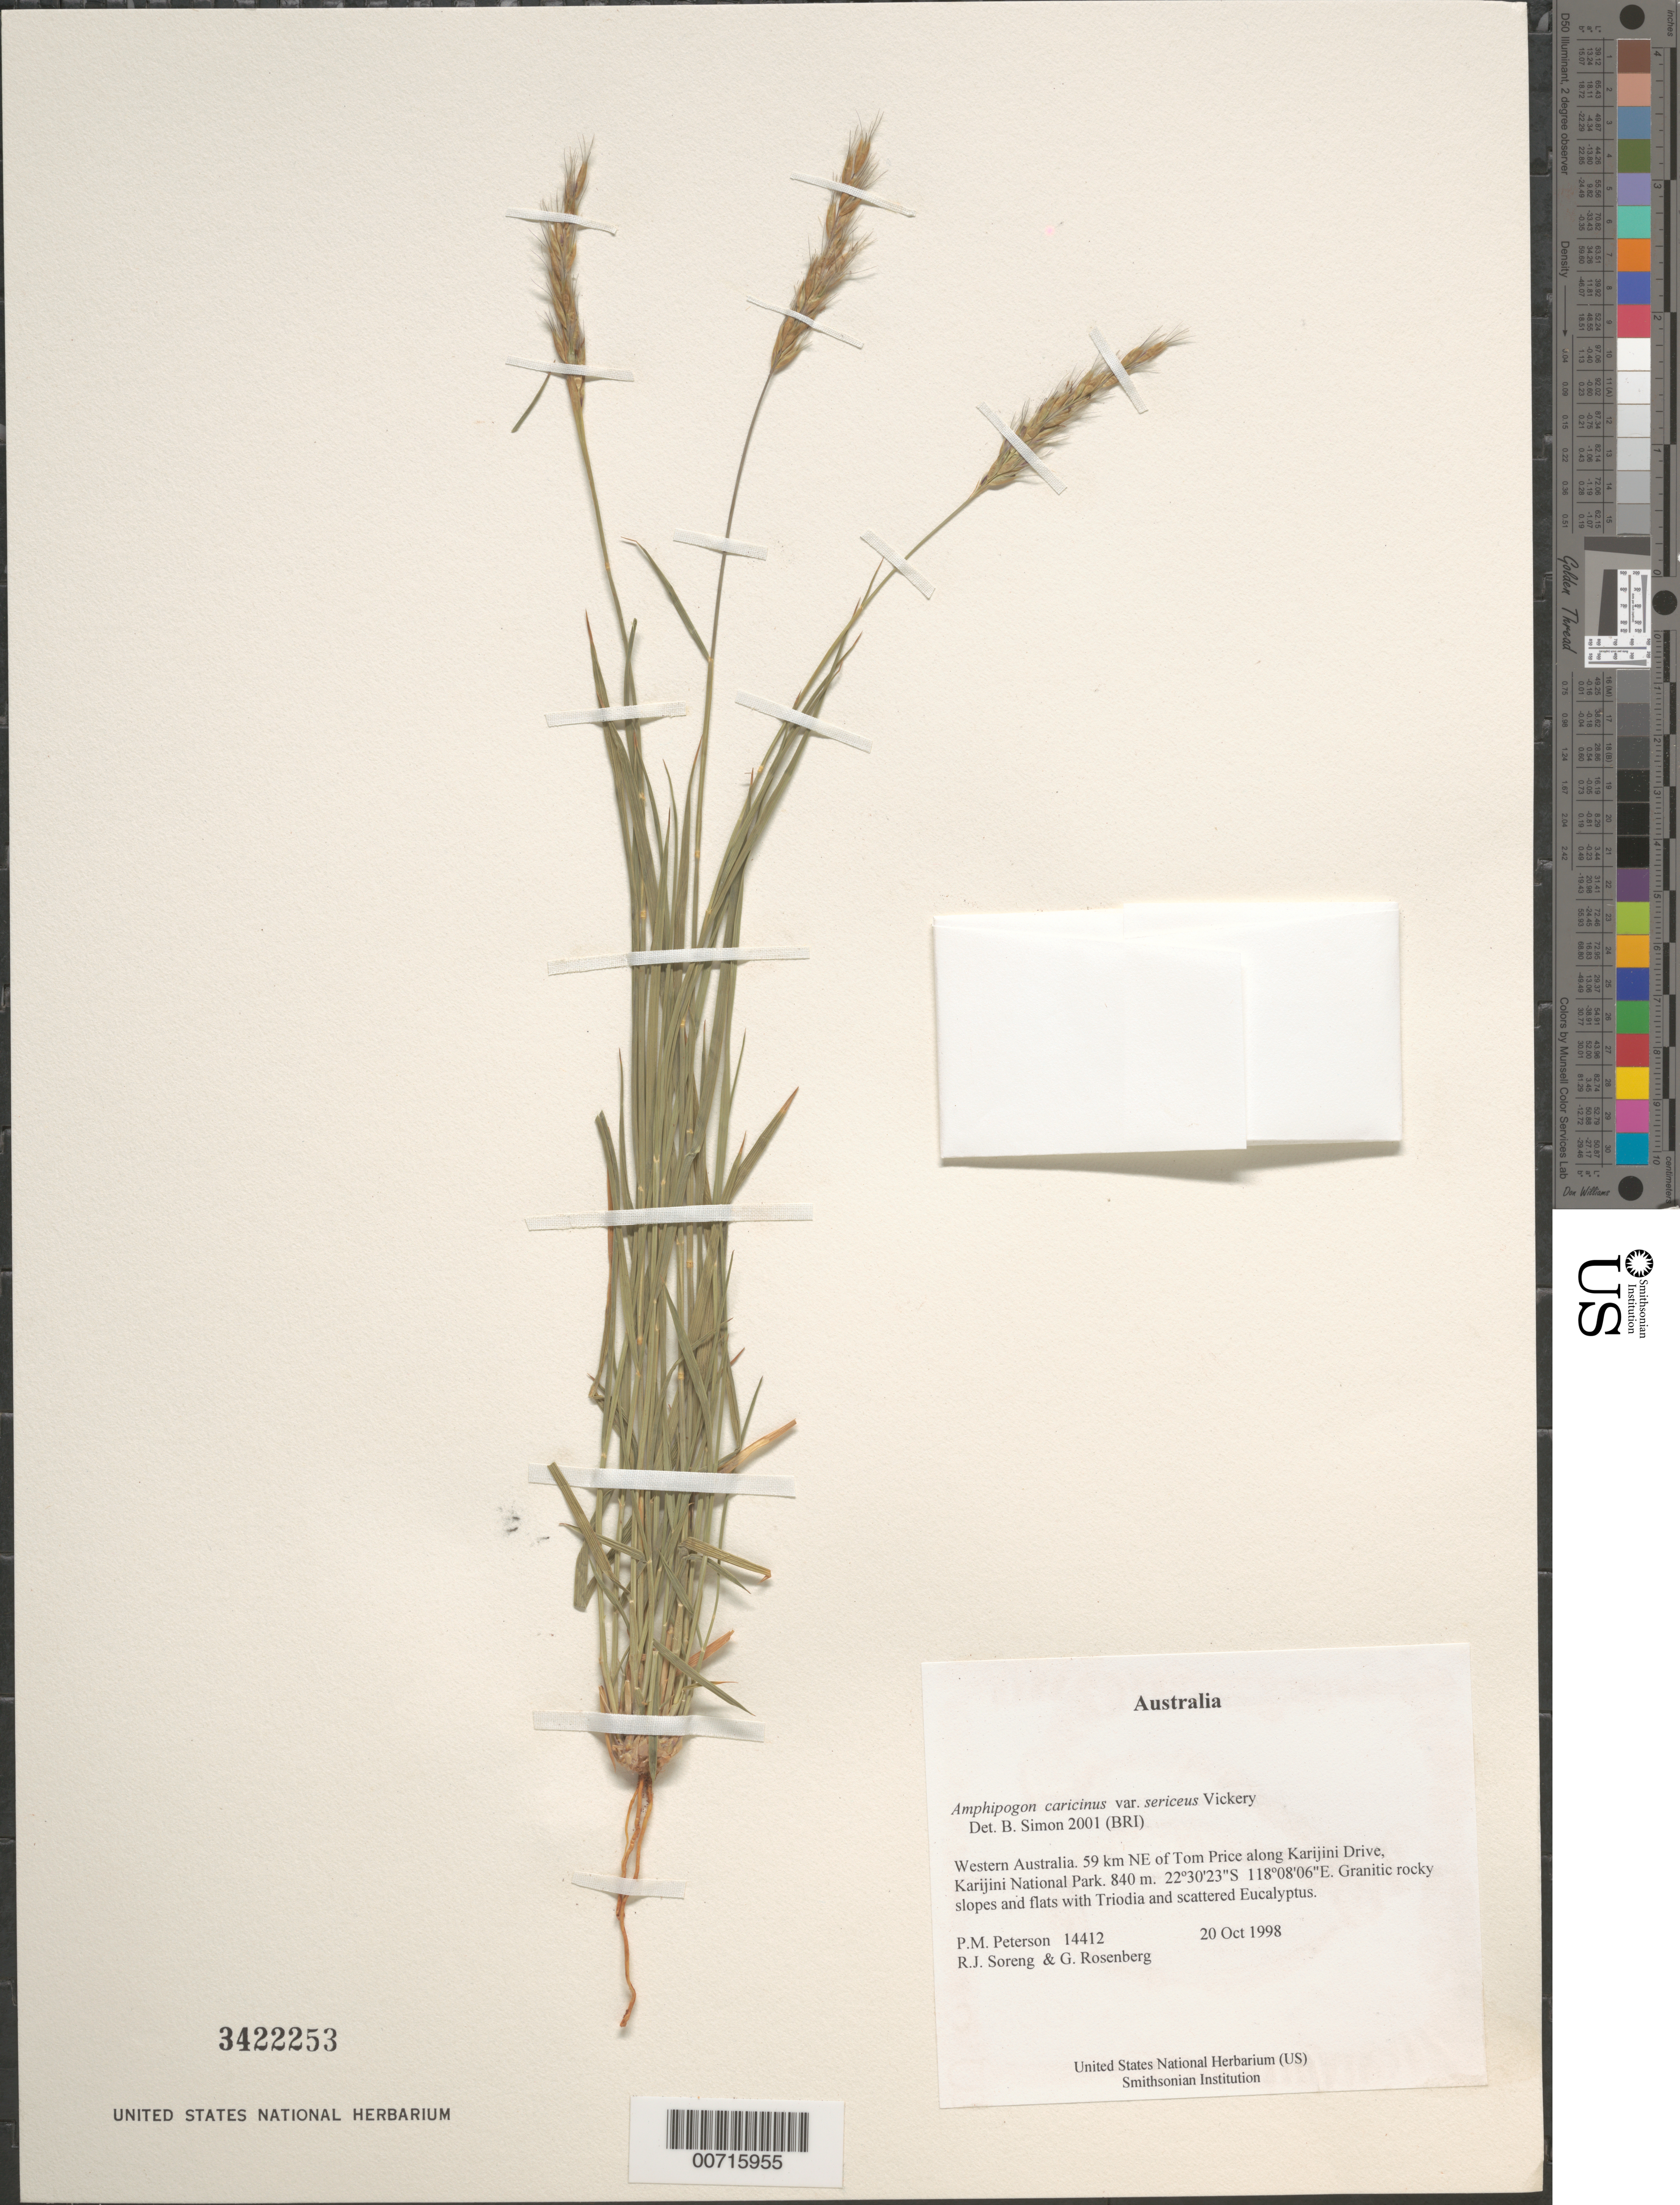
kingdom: Plantae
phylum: Tracheophyta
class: Liliopsida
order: Poales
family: Poaceae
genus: Amphipogon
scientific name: Amphipogon caricinus var. sericeus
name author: Vickery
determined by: Simon, B.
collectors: P. M. Peterson, R. J. Soreng & G. Rosenberg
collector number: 14412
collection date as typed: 20 Oct 1998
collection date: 1998-10-20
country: Australia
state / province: Western Australia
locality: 59 km NE of Tom Price along Karijini Drive, Karijini National Park.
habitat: Granitic rocky slopes and flats with Triodia and scattered Eucalyptus.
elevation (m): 840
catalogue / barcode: US 422253